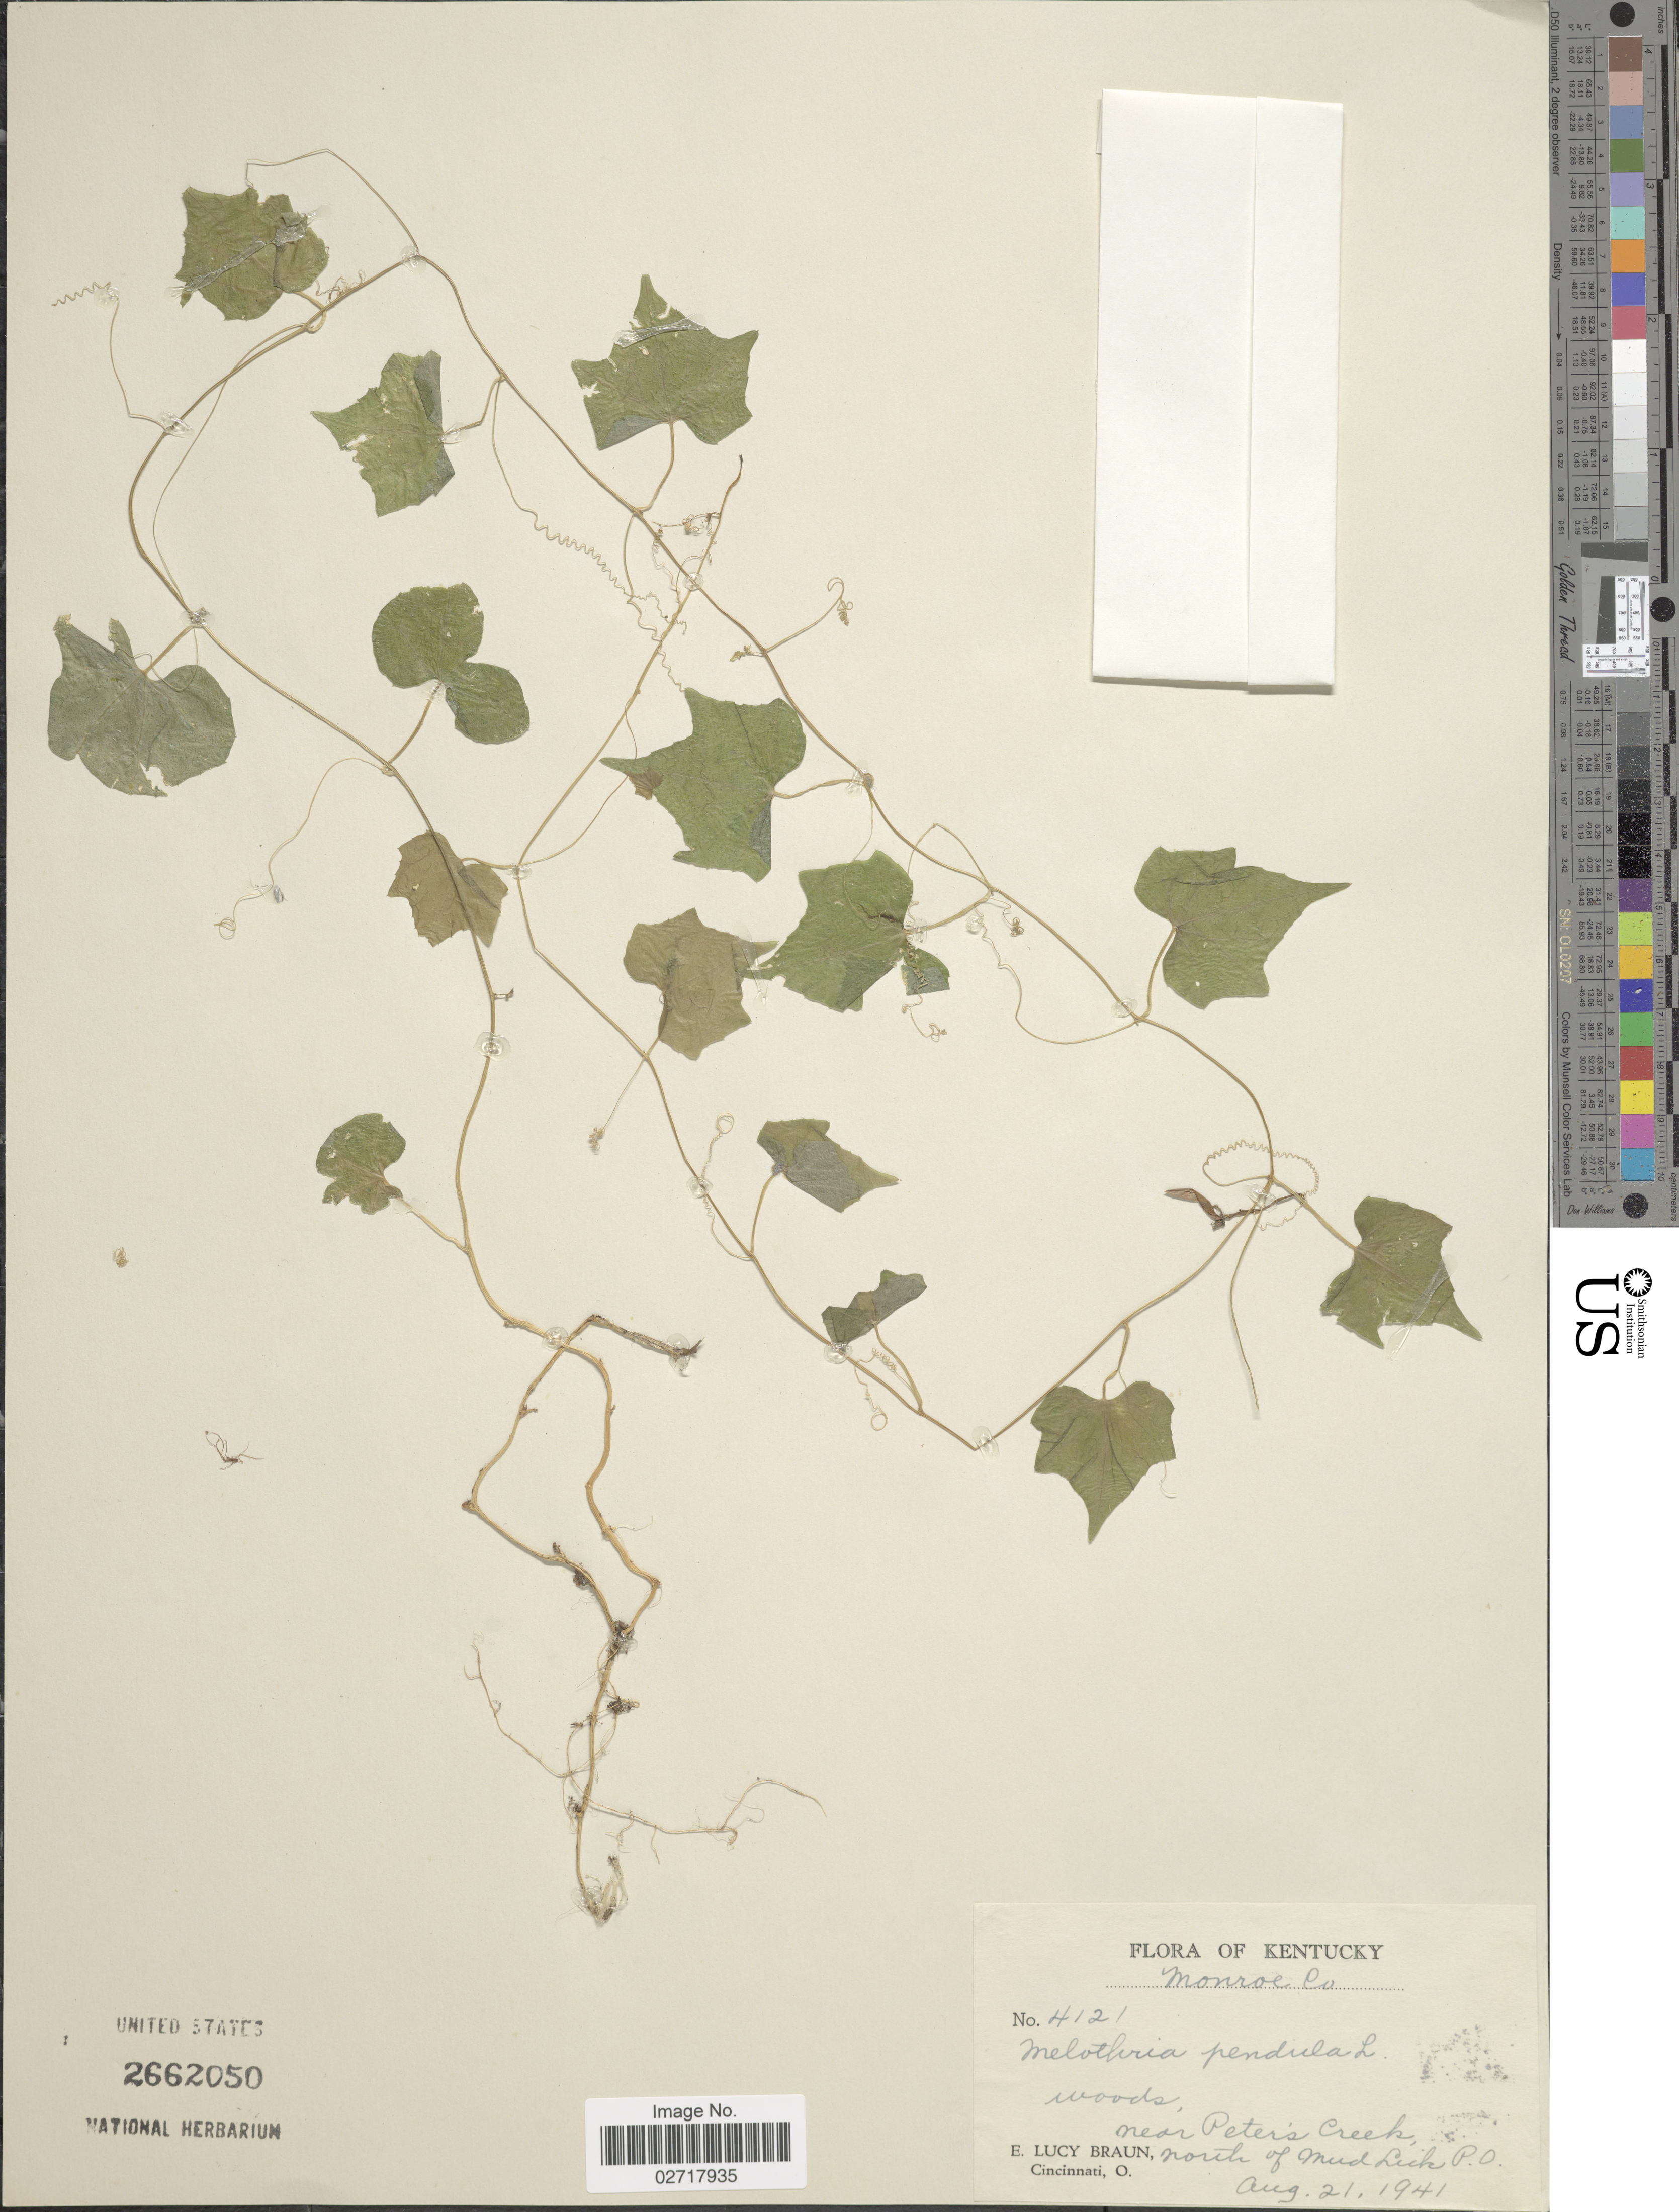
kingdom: Plantae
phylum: Tracheophyta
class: Magnoliopsida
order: Cucurbitales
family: Cucurbitaceae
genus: Melothria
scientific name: Melothria pendula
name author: L.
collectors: E. L. Braun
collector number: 4121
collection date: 1941-08-21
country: United States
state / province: Kentucky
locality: Monroe Co. near Peter's Creek, north of Mud Lake P. O.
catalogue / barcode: US 2662050